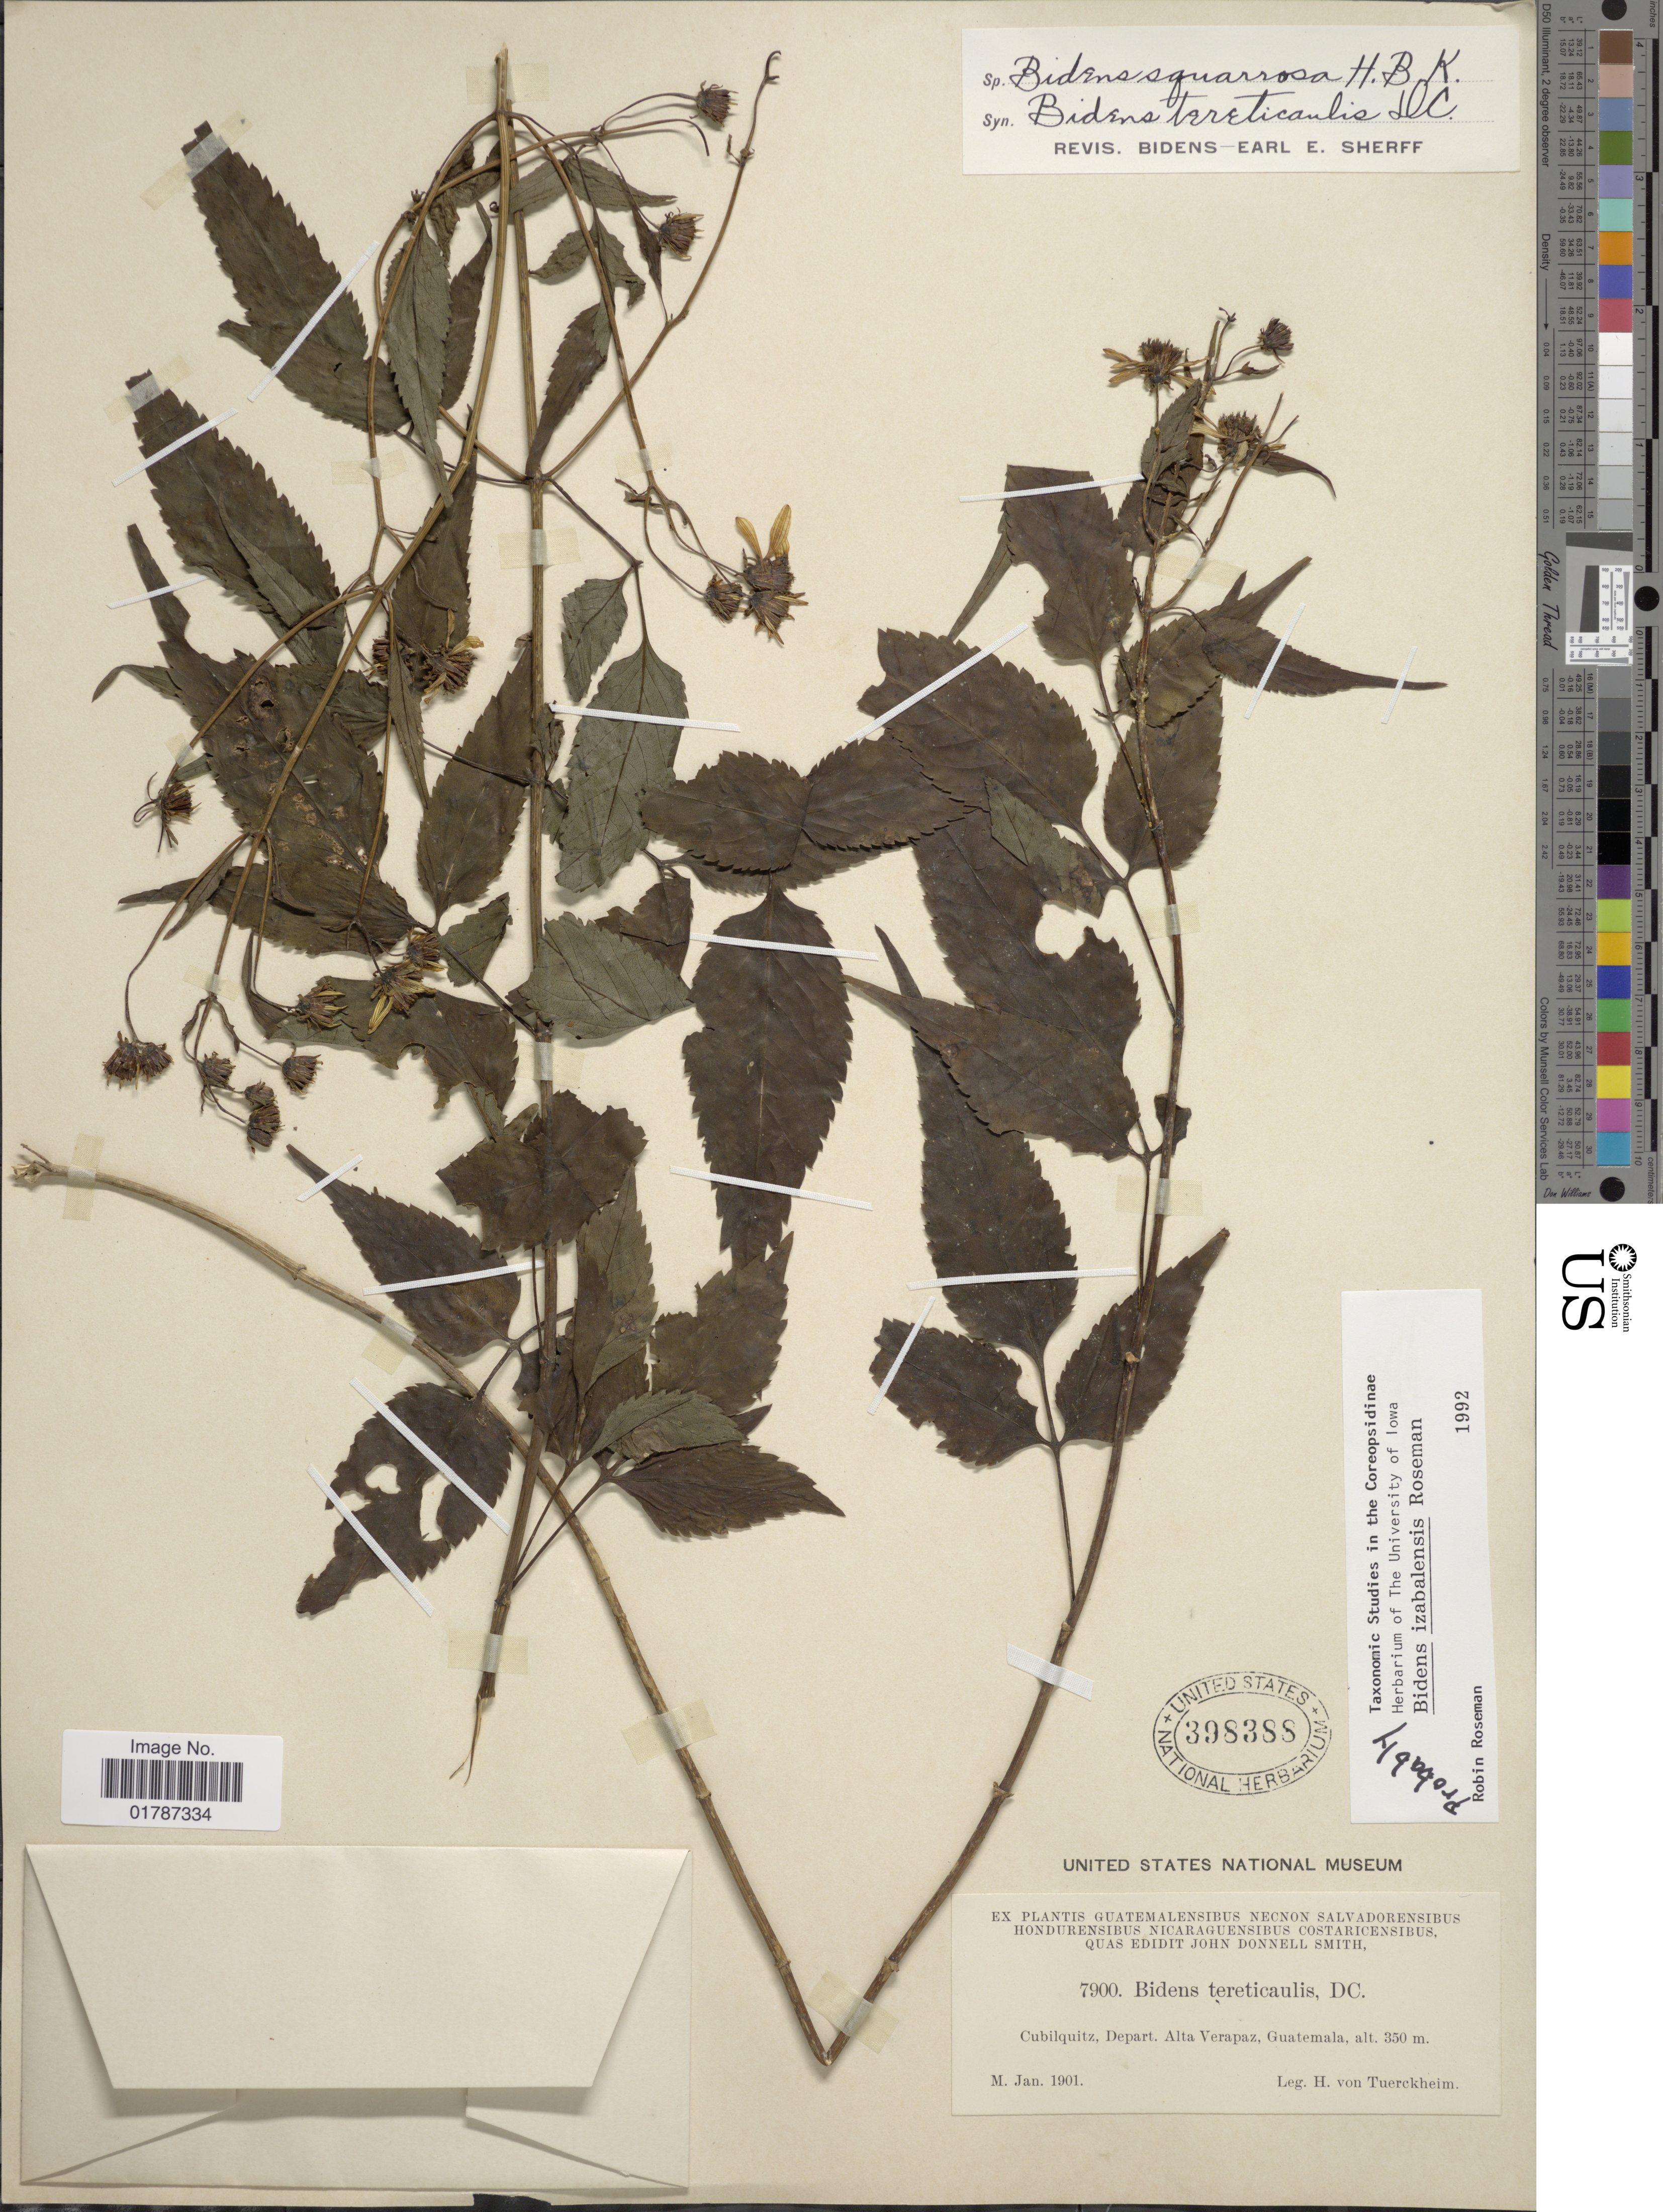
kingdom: Plantae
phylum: Tracheophyta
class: Magnoliopsida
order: Asterales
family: Asteraceae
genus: Bidens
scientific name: Bidens izabalensis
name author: Roseman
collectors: H. von Türckheim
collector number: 7900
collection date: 1901-01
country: Guatemala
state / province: Alta Verapaz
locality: Cubilquitz, Depart. Alta Verapaz, Guatemala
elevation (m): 350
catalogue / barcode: US 398388